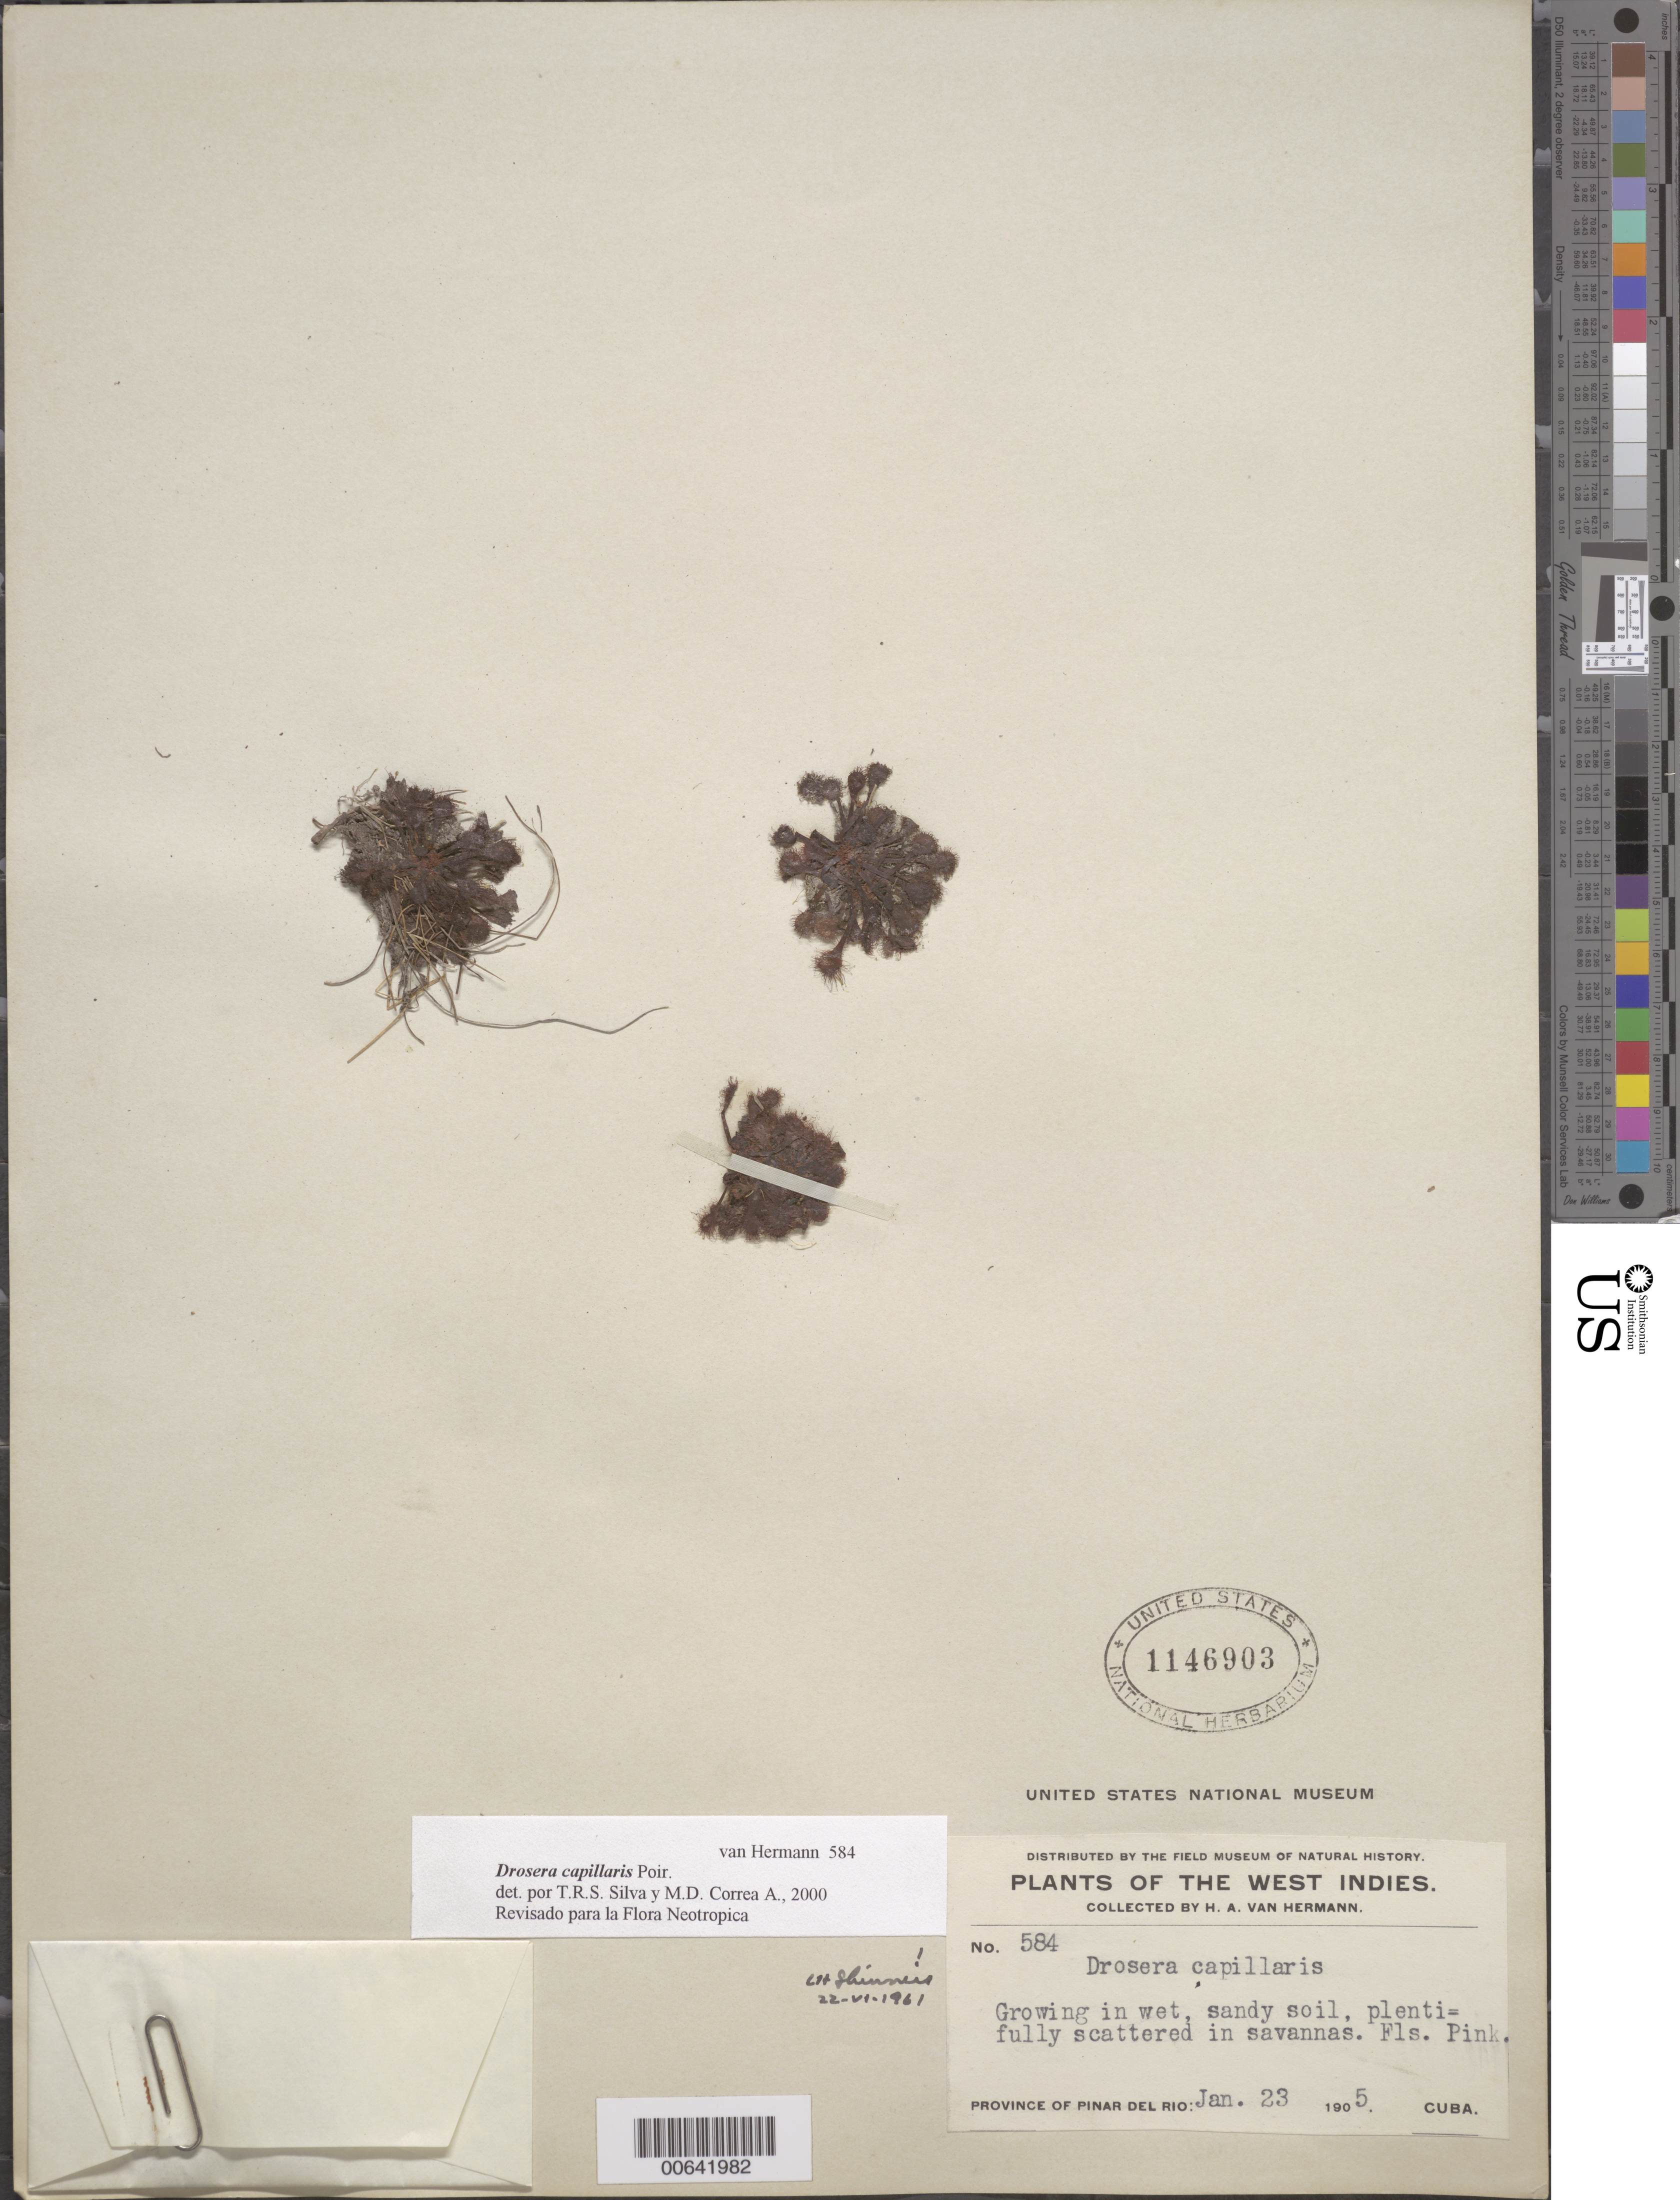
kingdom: Plantae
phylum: Tracheophyta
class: Magnoliopsida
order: Caryophyllales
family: Droseraceae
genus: Drosera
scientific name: Drosera capillaris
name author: Poir.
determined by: Shinners, L. H.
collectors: H. A. Van Hermann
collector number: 584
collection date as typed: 23 Jan 1905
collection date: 1905-01-23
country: Cuba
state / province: Pinar del Río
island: Greater Antilles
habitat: In wet sandy soil.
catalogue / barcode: US 1146903